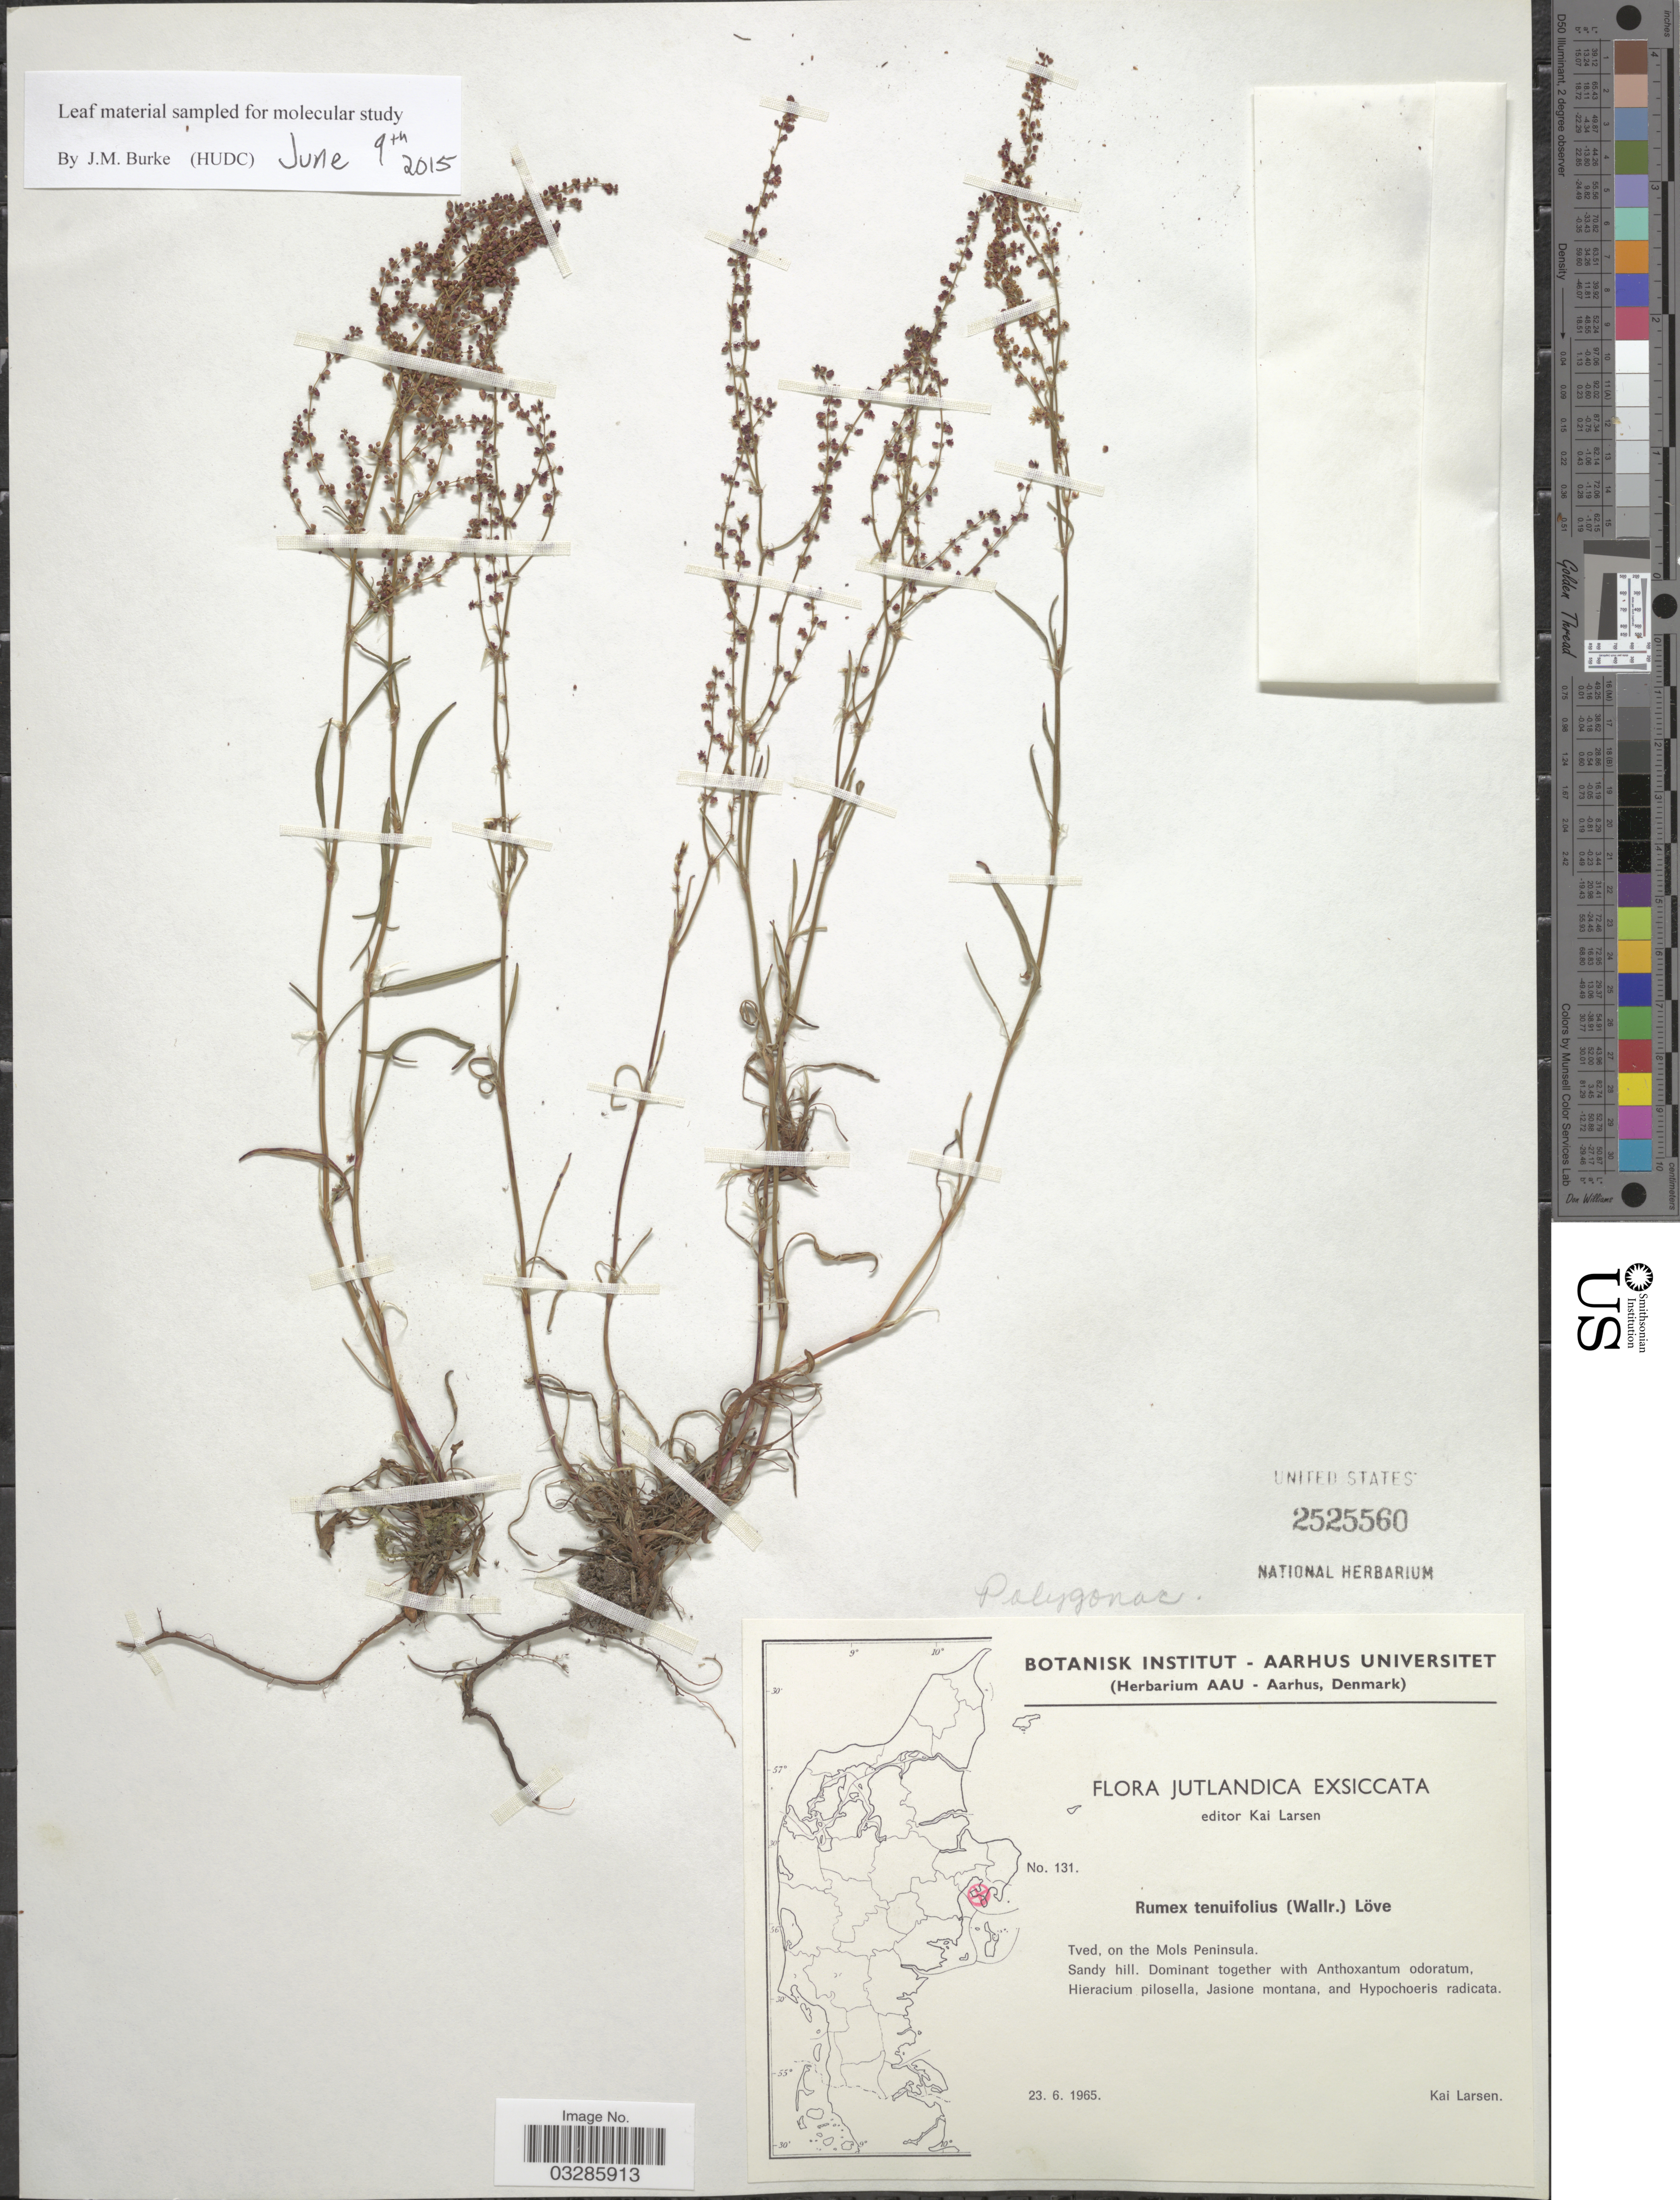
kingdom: Plantae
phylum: Tracheophyta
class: Magnoliopsida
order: Caryophyllales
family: Polygonaceae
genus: Rumex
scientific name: Rumex tenuifolius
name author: (Wallr.) Á. Löve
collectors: K. Larsen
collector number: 131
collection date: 1965-06-23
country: Denmark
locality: Jutlandica Exsiccata, Tved, on the Mols Peninsula.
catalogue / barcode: US 2525560